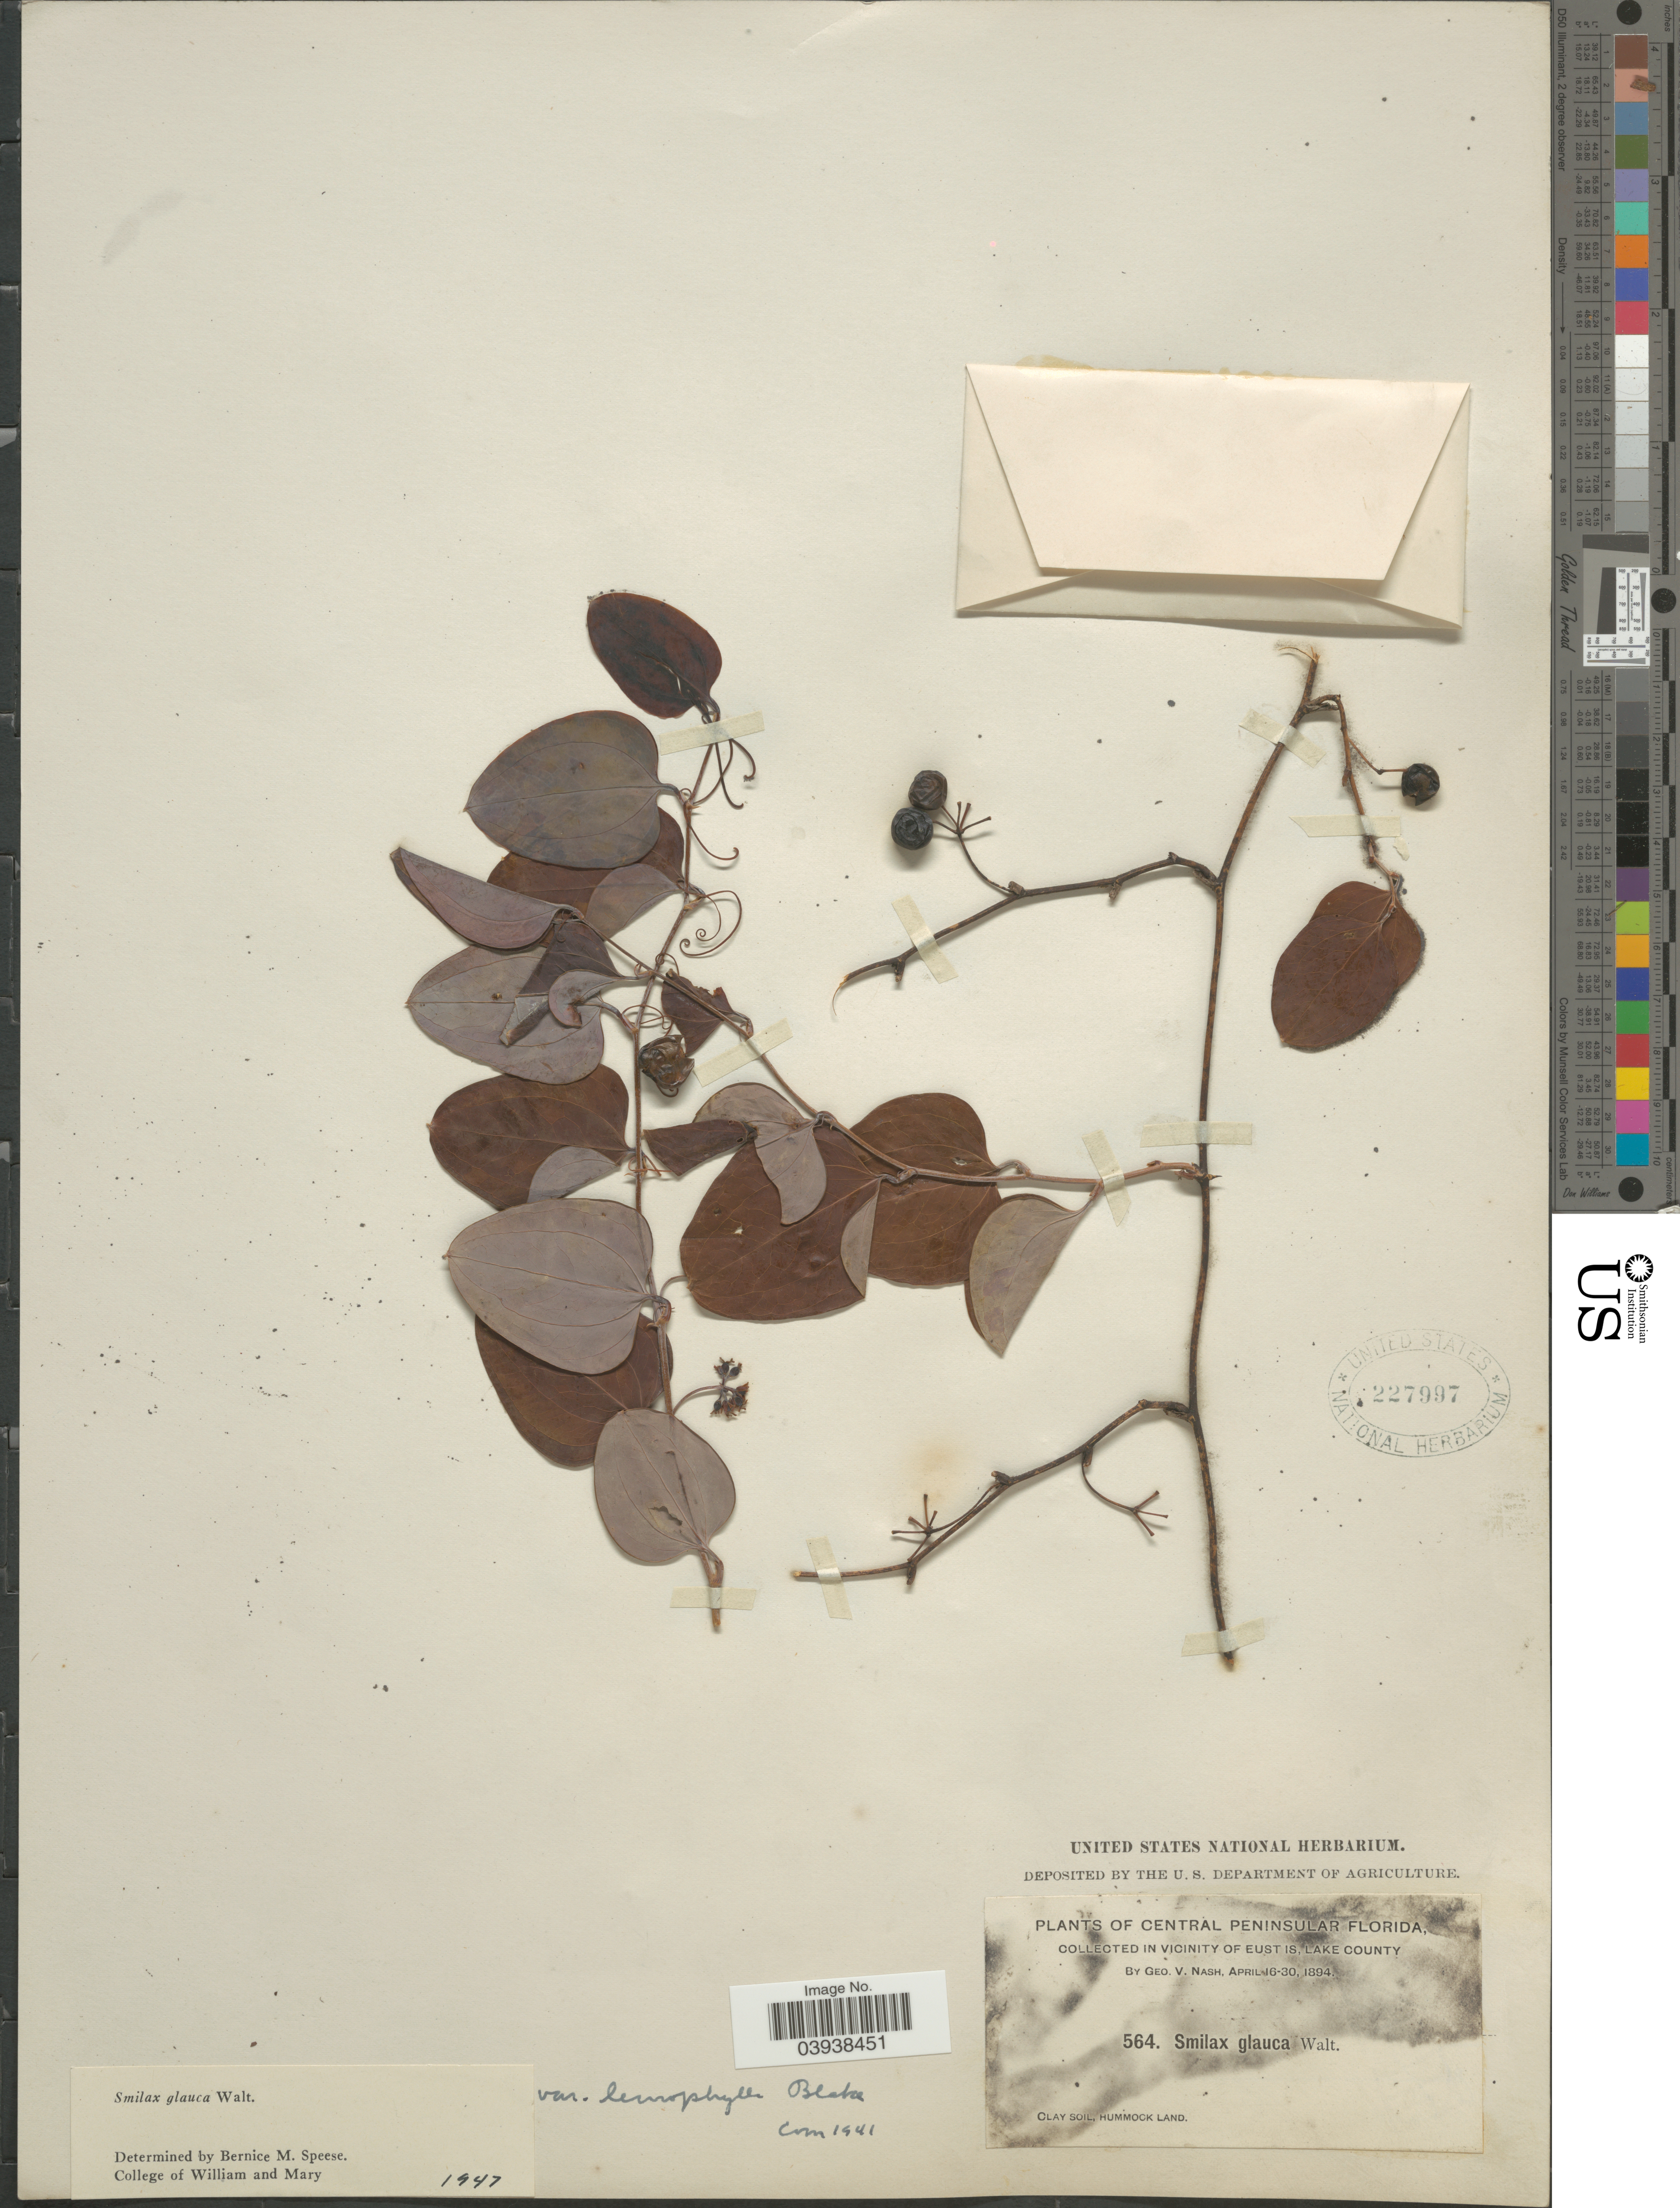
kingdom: Plantae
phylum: Tracheophyta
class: Liliopsida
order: Liliales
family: Smilacaceae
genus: Smilax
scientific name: Smilax glauca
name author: Walter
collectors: G. V. Nash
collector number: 564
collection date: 1894-04-16/1894-04-30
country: United States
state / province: Florida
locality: Central Peninsular Florida, in vicinity of Eust Is, Lake County.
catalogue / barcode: US 227997